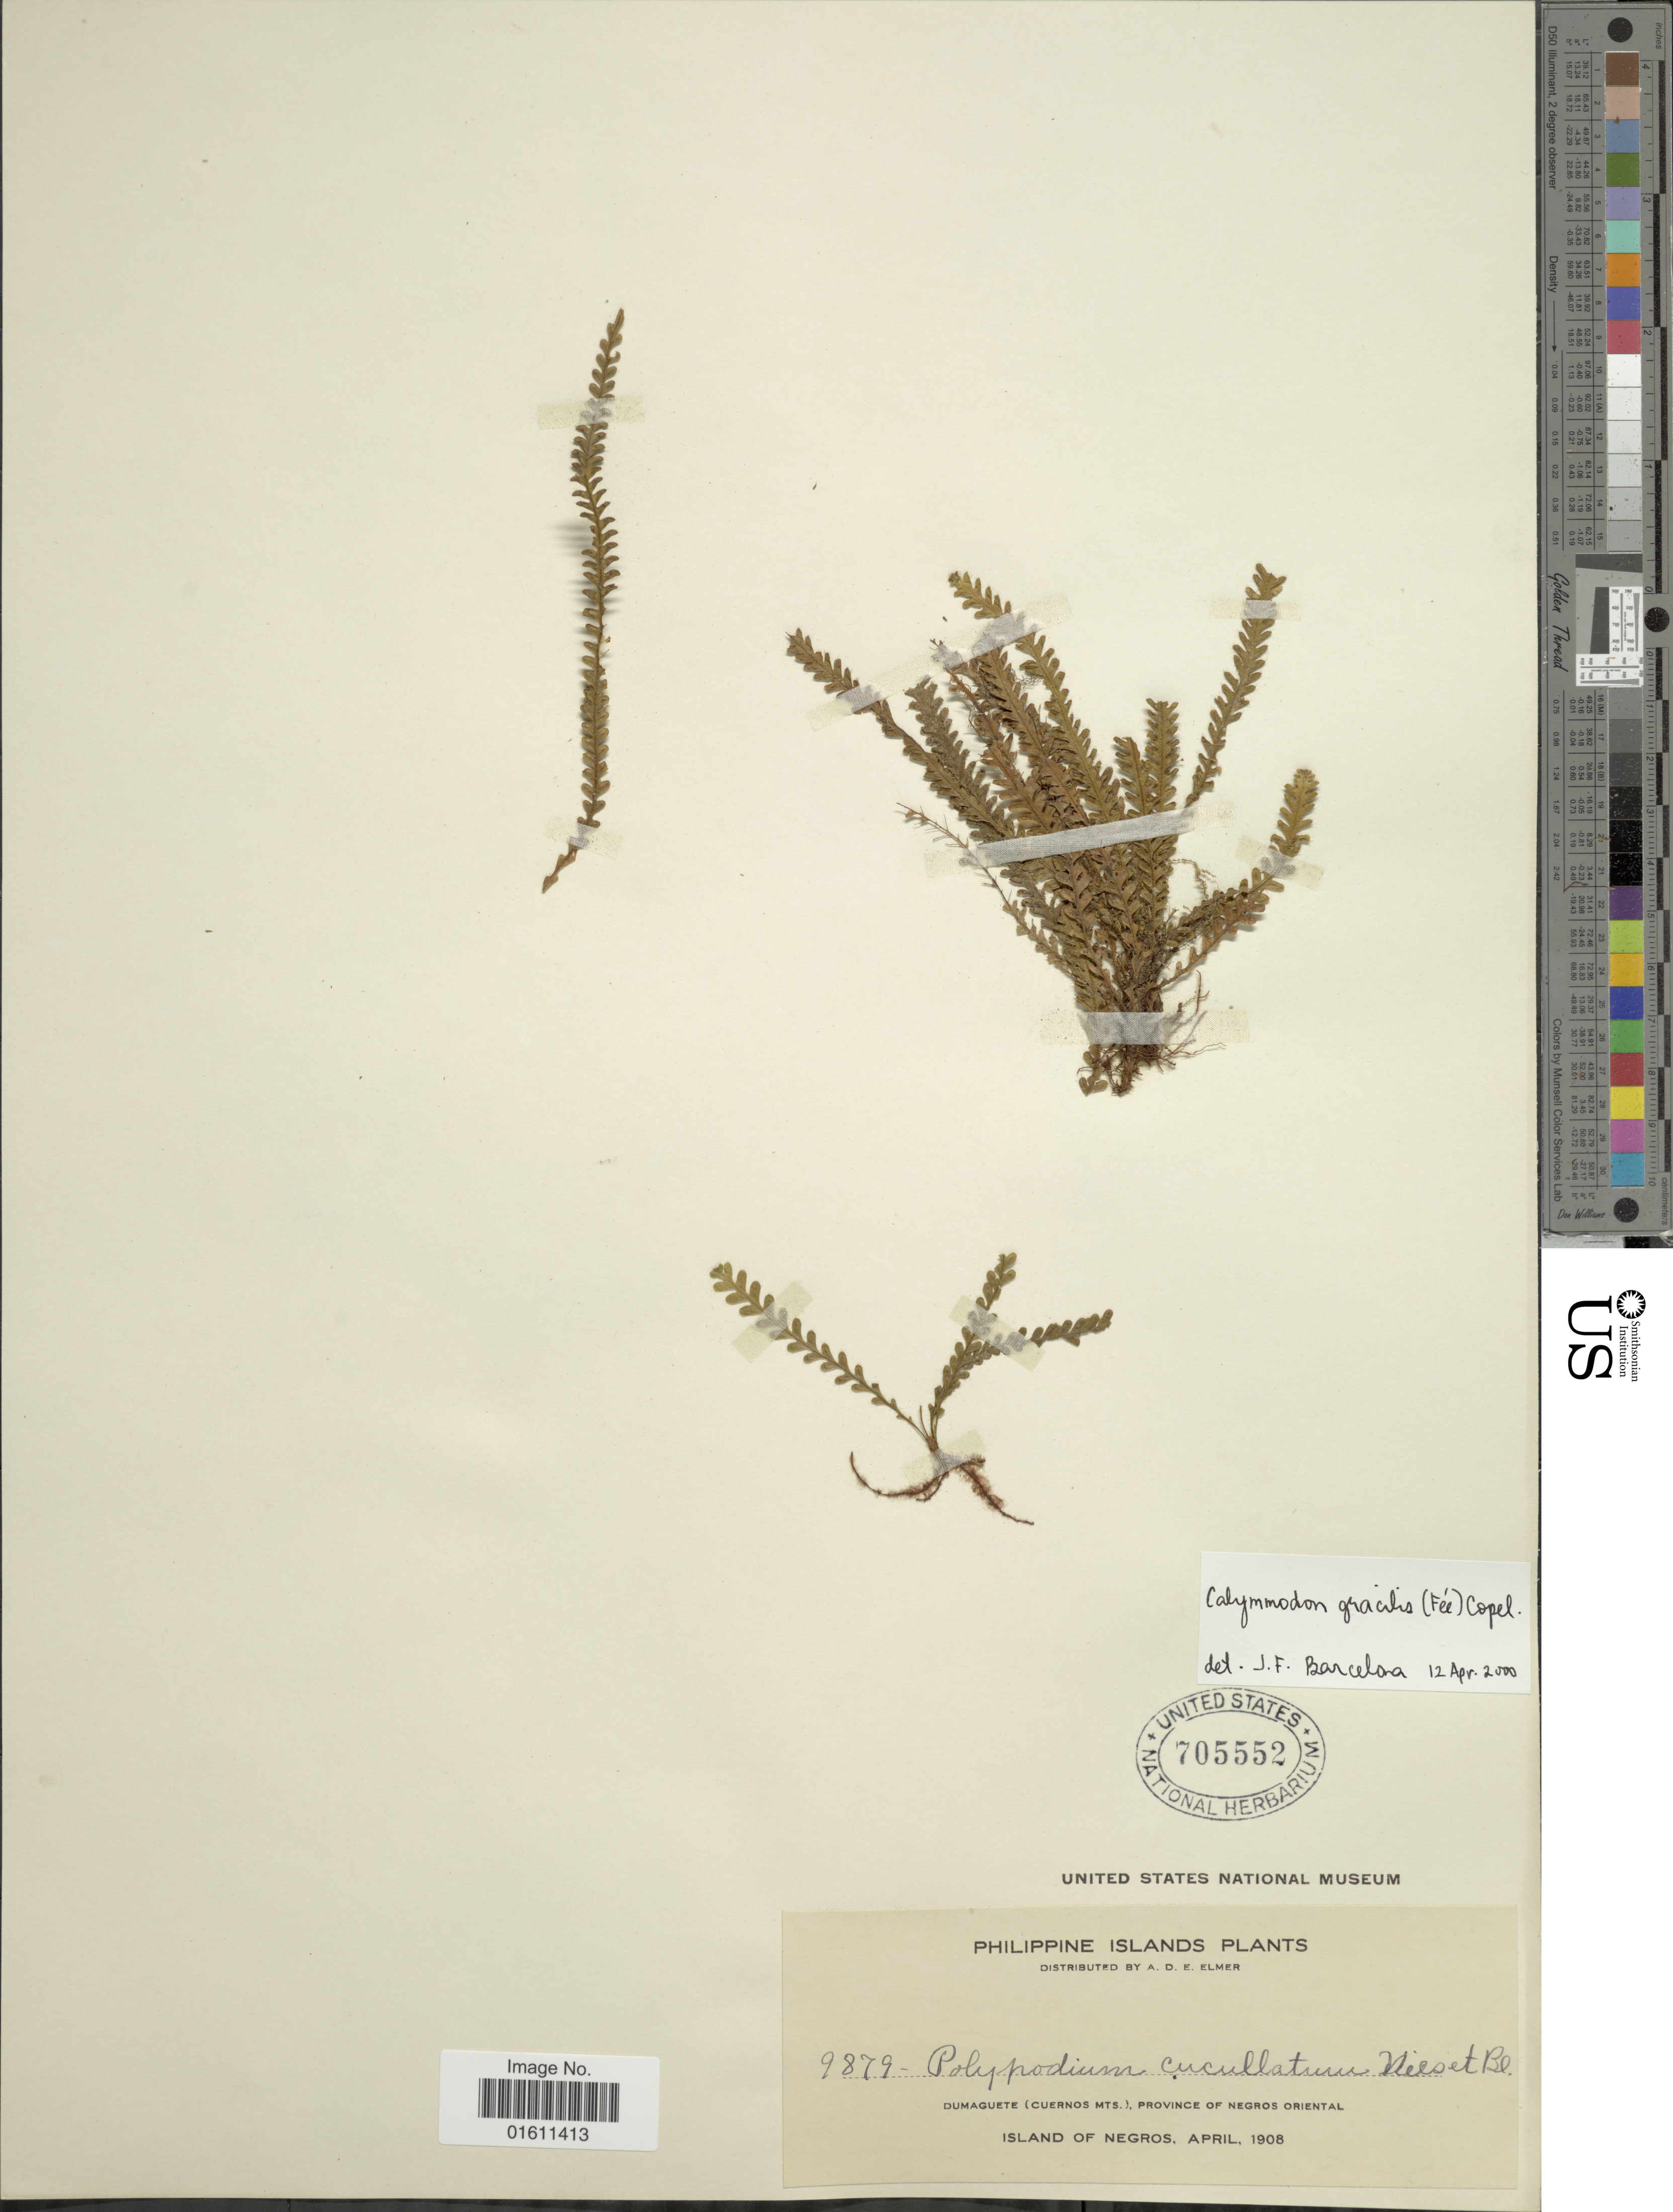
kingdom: Plantae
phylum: Tracheophyta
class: Polypodiopsida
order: Polypodiales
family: Polypodiaceae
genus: Calymmodon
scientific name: Calymmodon gracilis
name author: (Fée) Copel.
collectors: A. D. E. Elmer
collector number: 9879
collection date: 1908-04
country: Philippines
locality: Philippine Islands, Dumaguete (Cuernos Mts.), Province of Negros Oriental, Island of Negros.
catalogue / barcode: US 705552